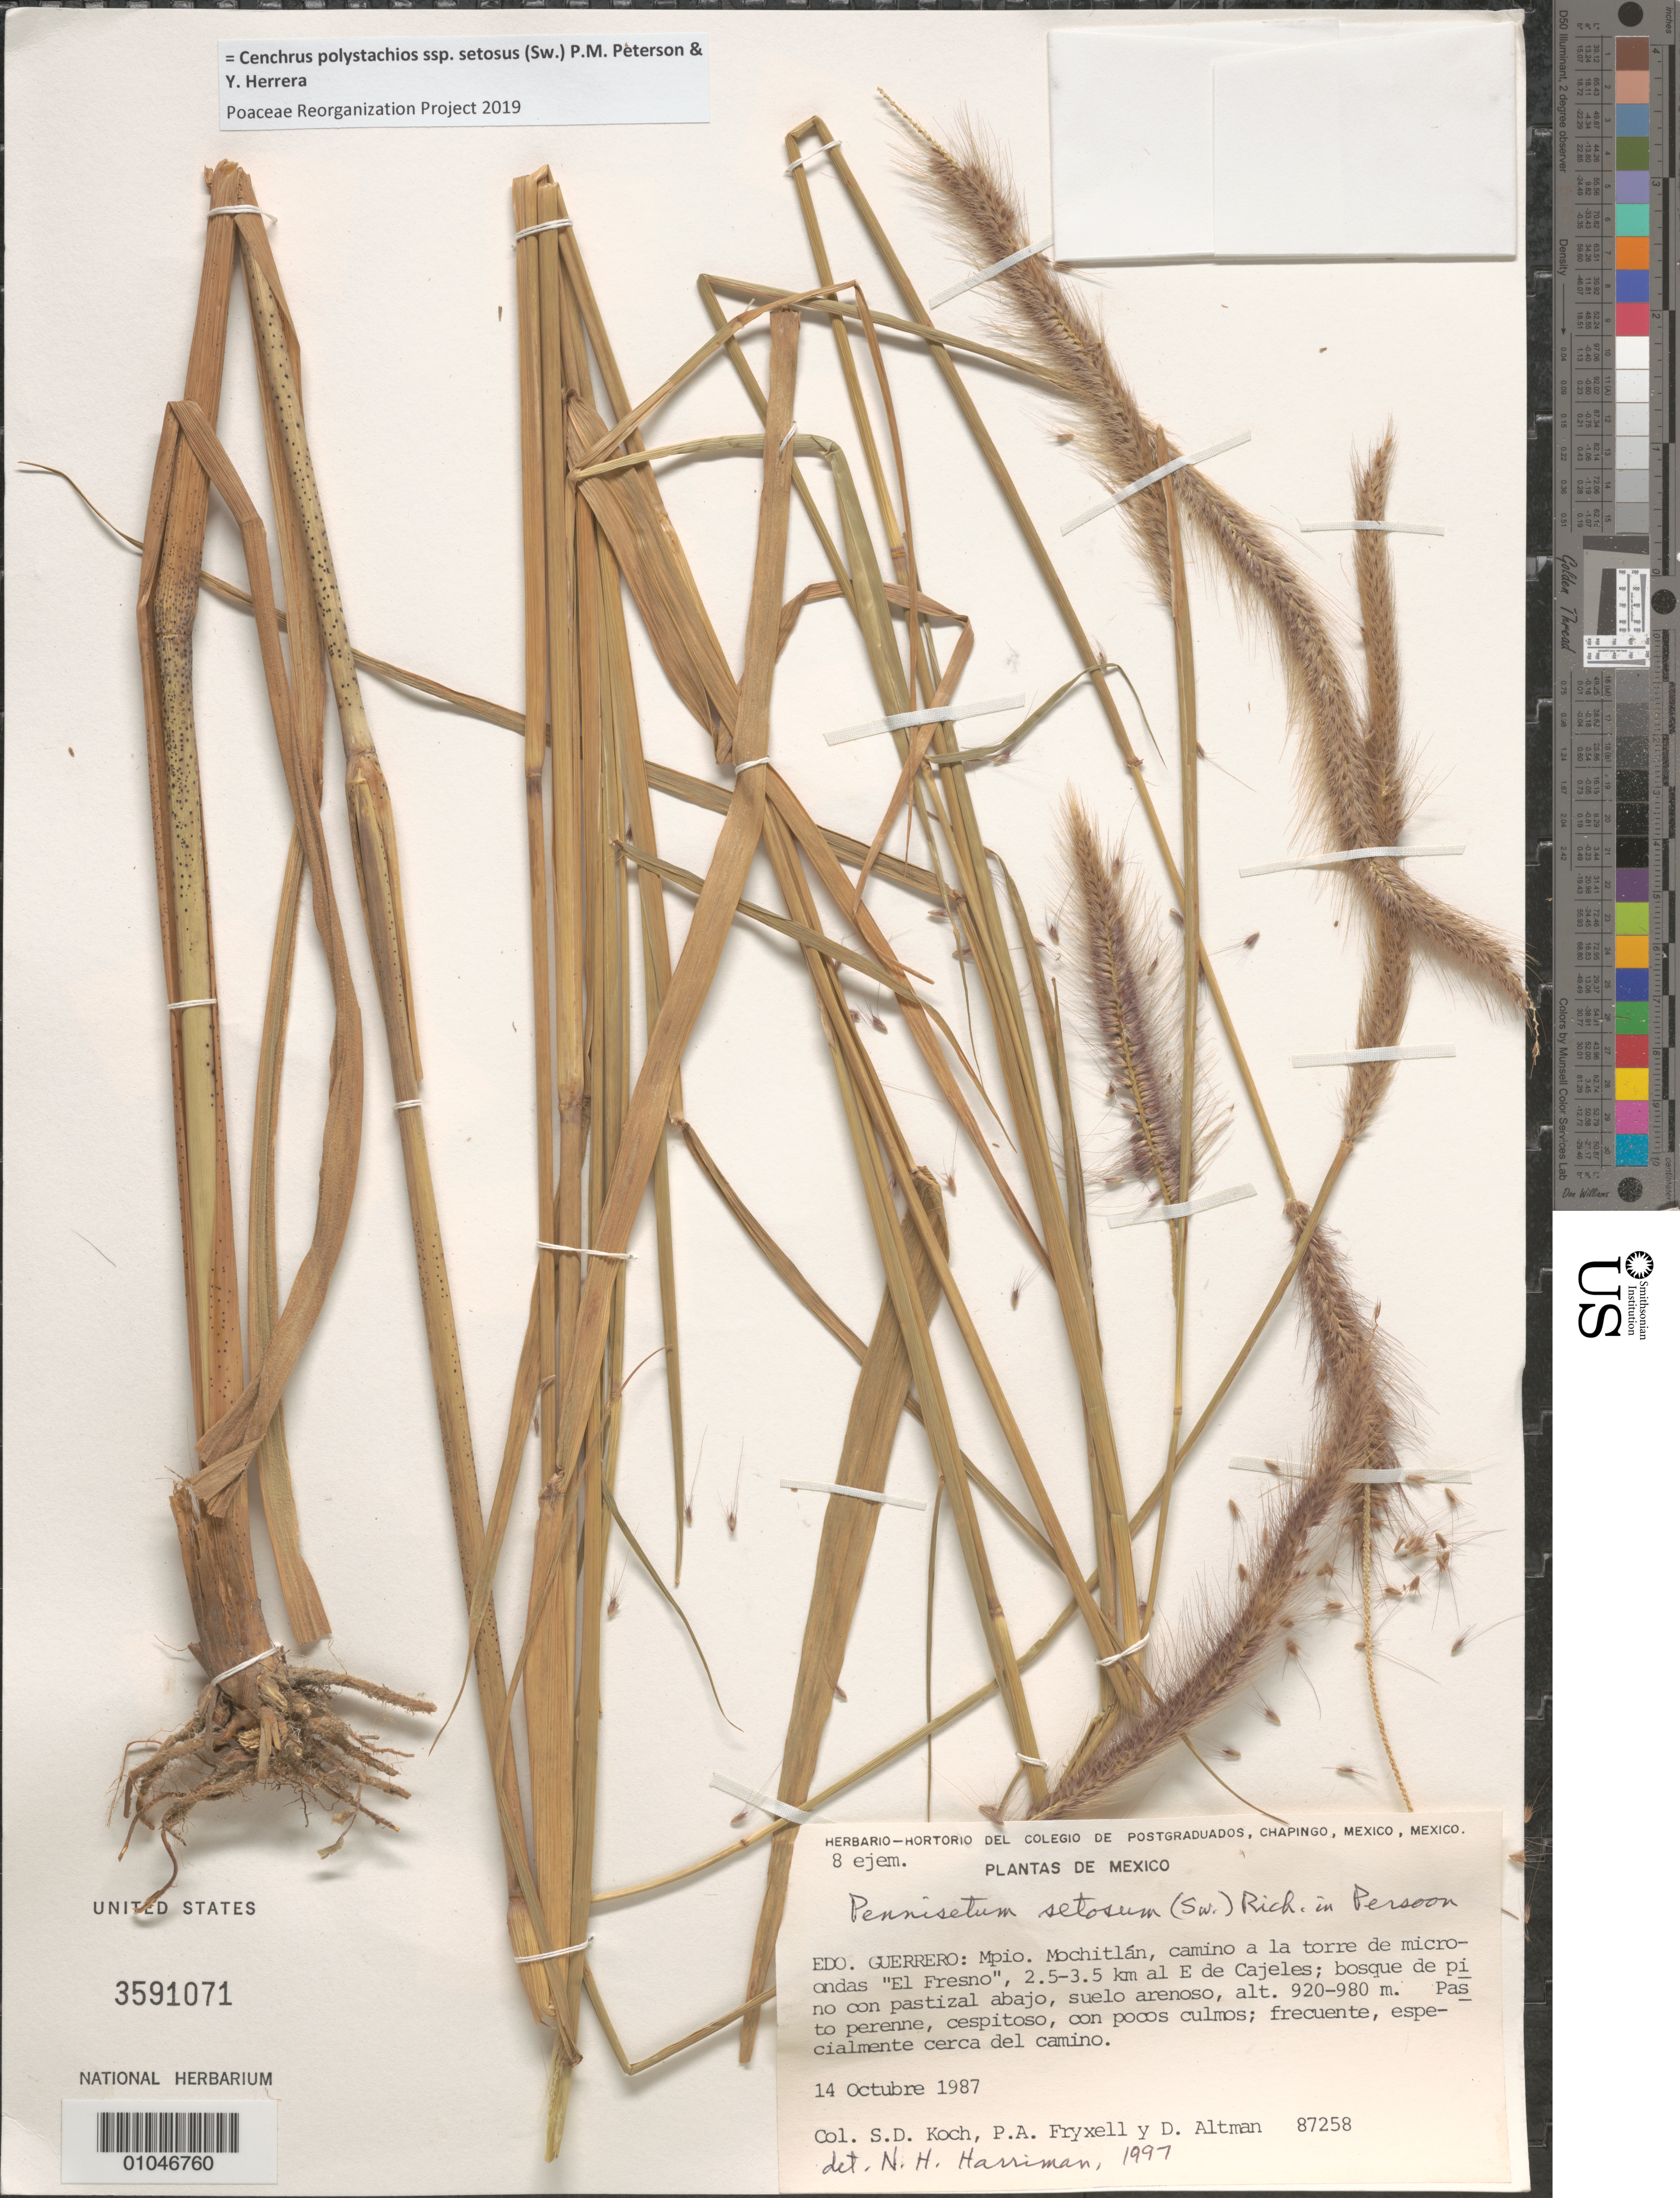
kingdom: Plantae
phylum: Tracheophyta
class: Liliopsida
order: Poales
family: Poaceae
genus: Cenchrus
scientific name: Cenchrus polystachios subsp. setosus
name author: (Sw.) P.M. Peterson & Y. Herrera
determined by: Poaceae Reorganization Project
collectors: S. D. Koch, P. A. Fryxell & D. Altman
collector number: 87258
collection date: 1987-10-14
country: Mexico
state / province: Guerrero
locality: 2.5-3.5 km al E de Cajeles, camino a la torre de microcondas "El Fresno", Mpio. Mochitlan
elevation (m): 920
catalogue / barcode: US 3591071